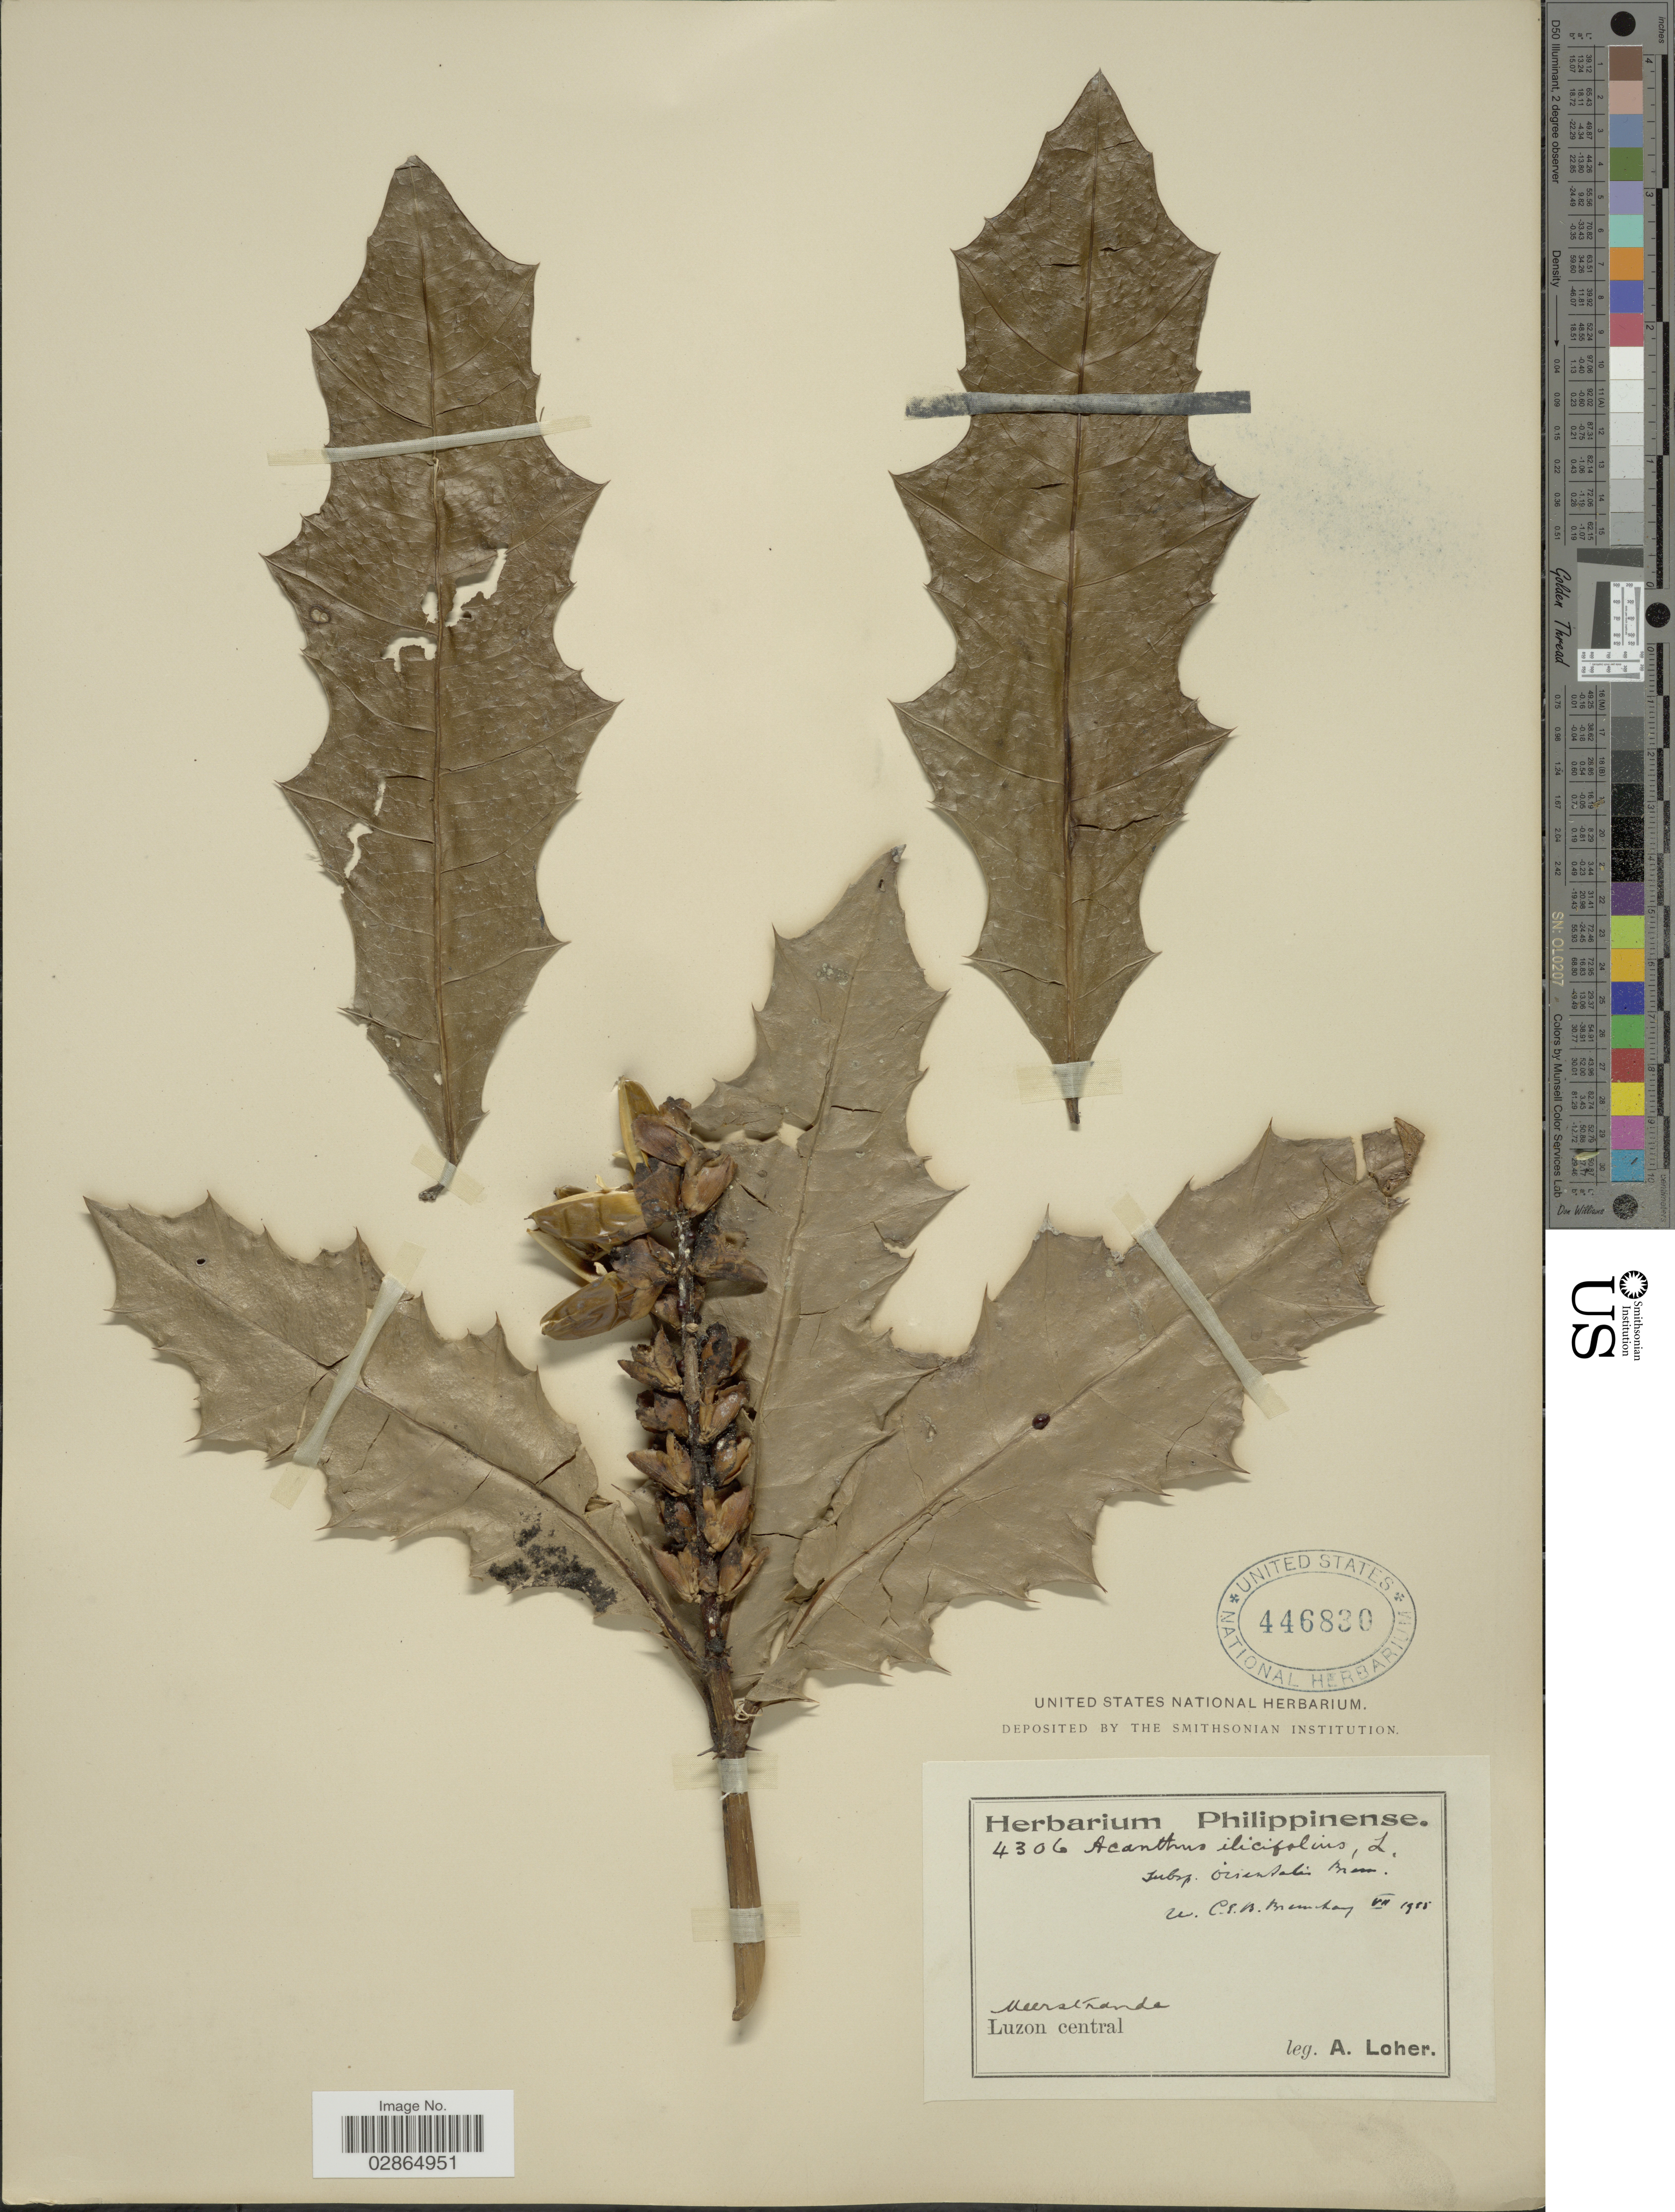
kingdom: Plantae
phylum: Tracheophyta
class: Magnoliopsida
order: Lamiales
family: Acanthaceae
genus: Acanthus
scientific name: Acanthus ilicifolius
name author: L.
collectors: A. Loher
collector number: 4306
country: Philippines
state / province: Central Luzon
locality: Luzon Central. Meerstrande.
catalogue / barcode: US 446830